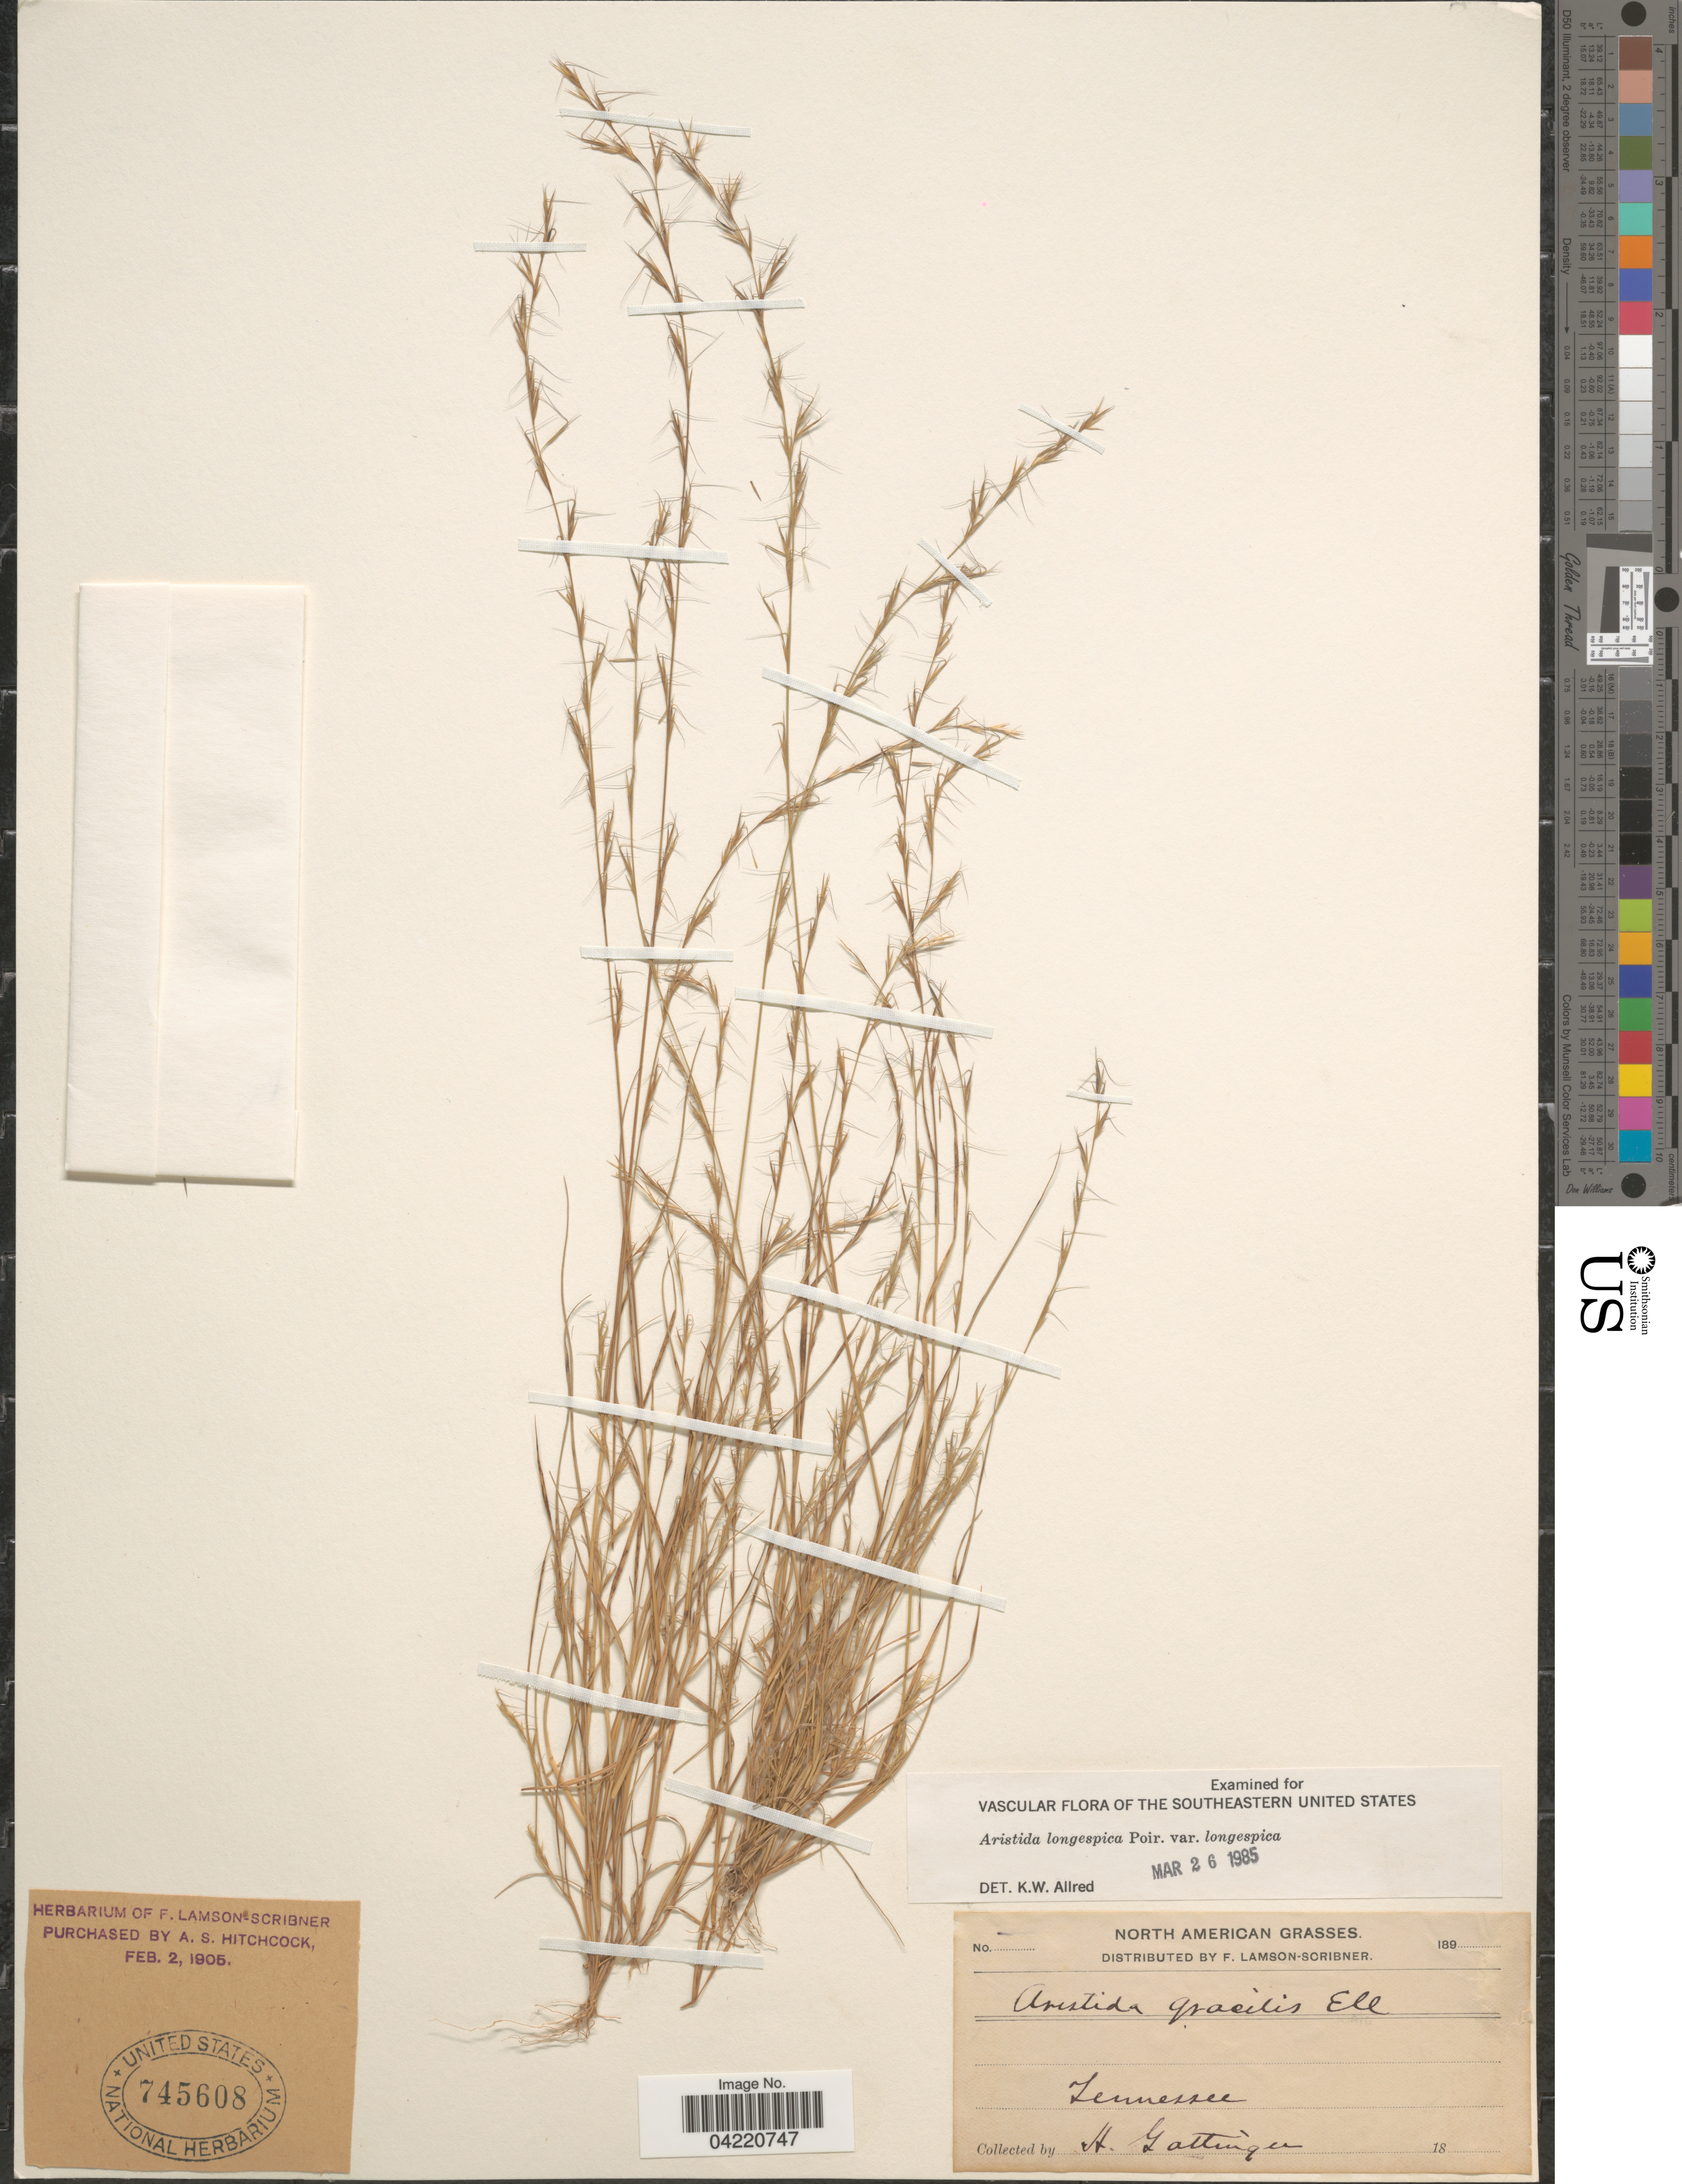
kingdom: Plantae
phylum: Tracheophyta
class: Liliopsida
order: Poales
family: Poaceae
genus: Aristida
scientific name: Aristida longespica var. longespica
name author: Poir.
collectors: A. Gattinger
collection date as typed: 189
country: United States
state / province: Tennessee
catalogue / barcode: US 745608